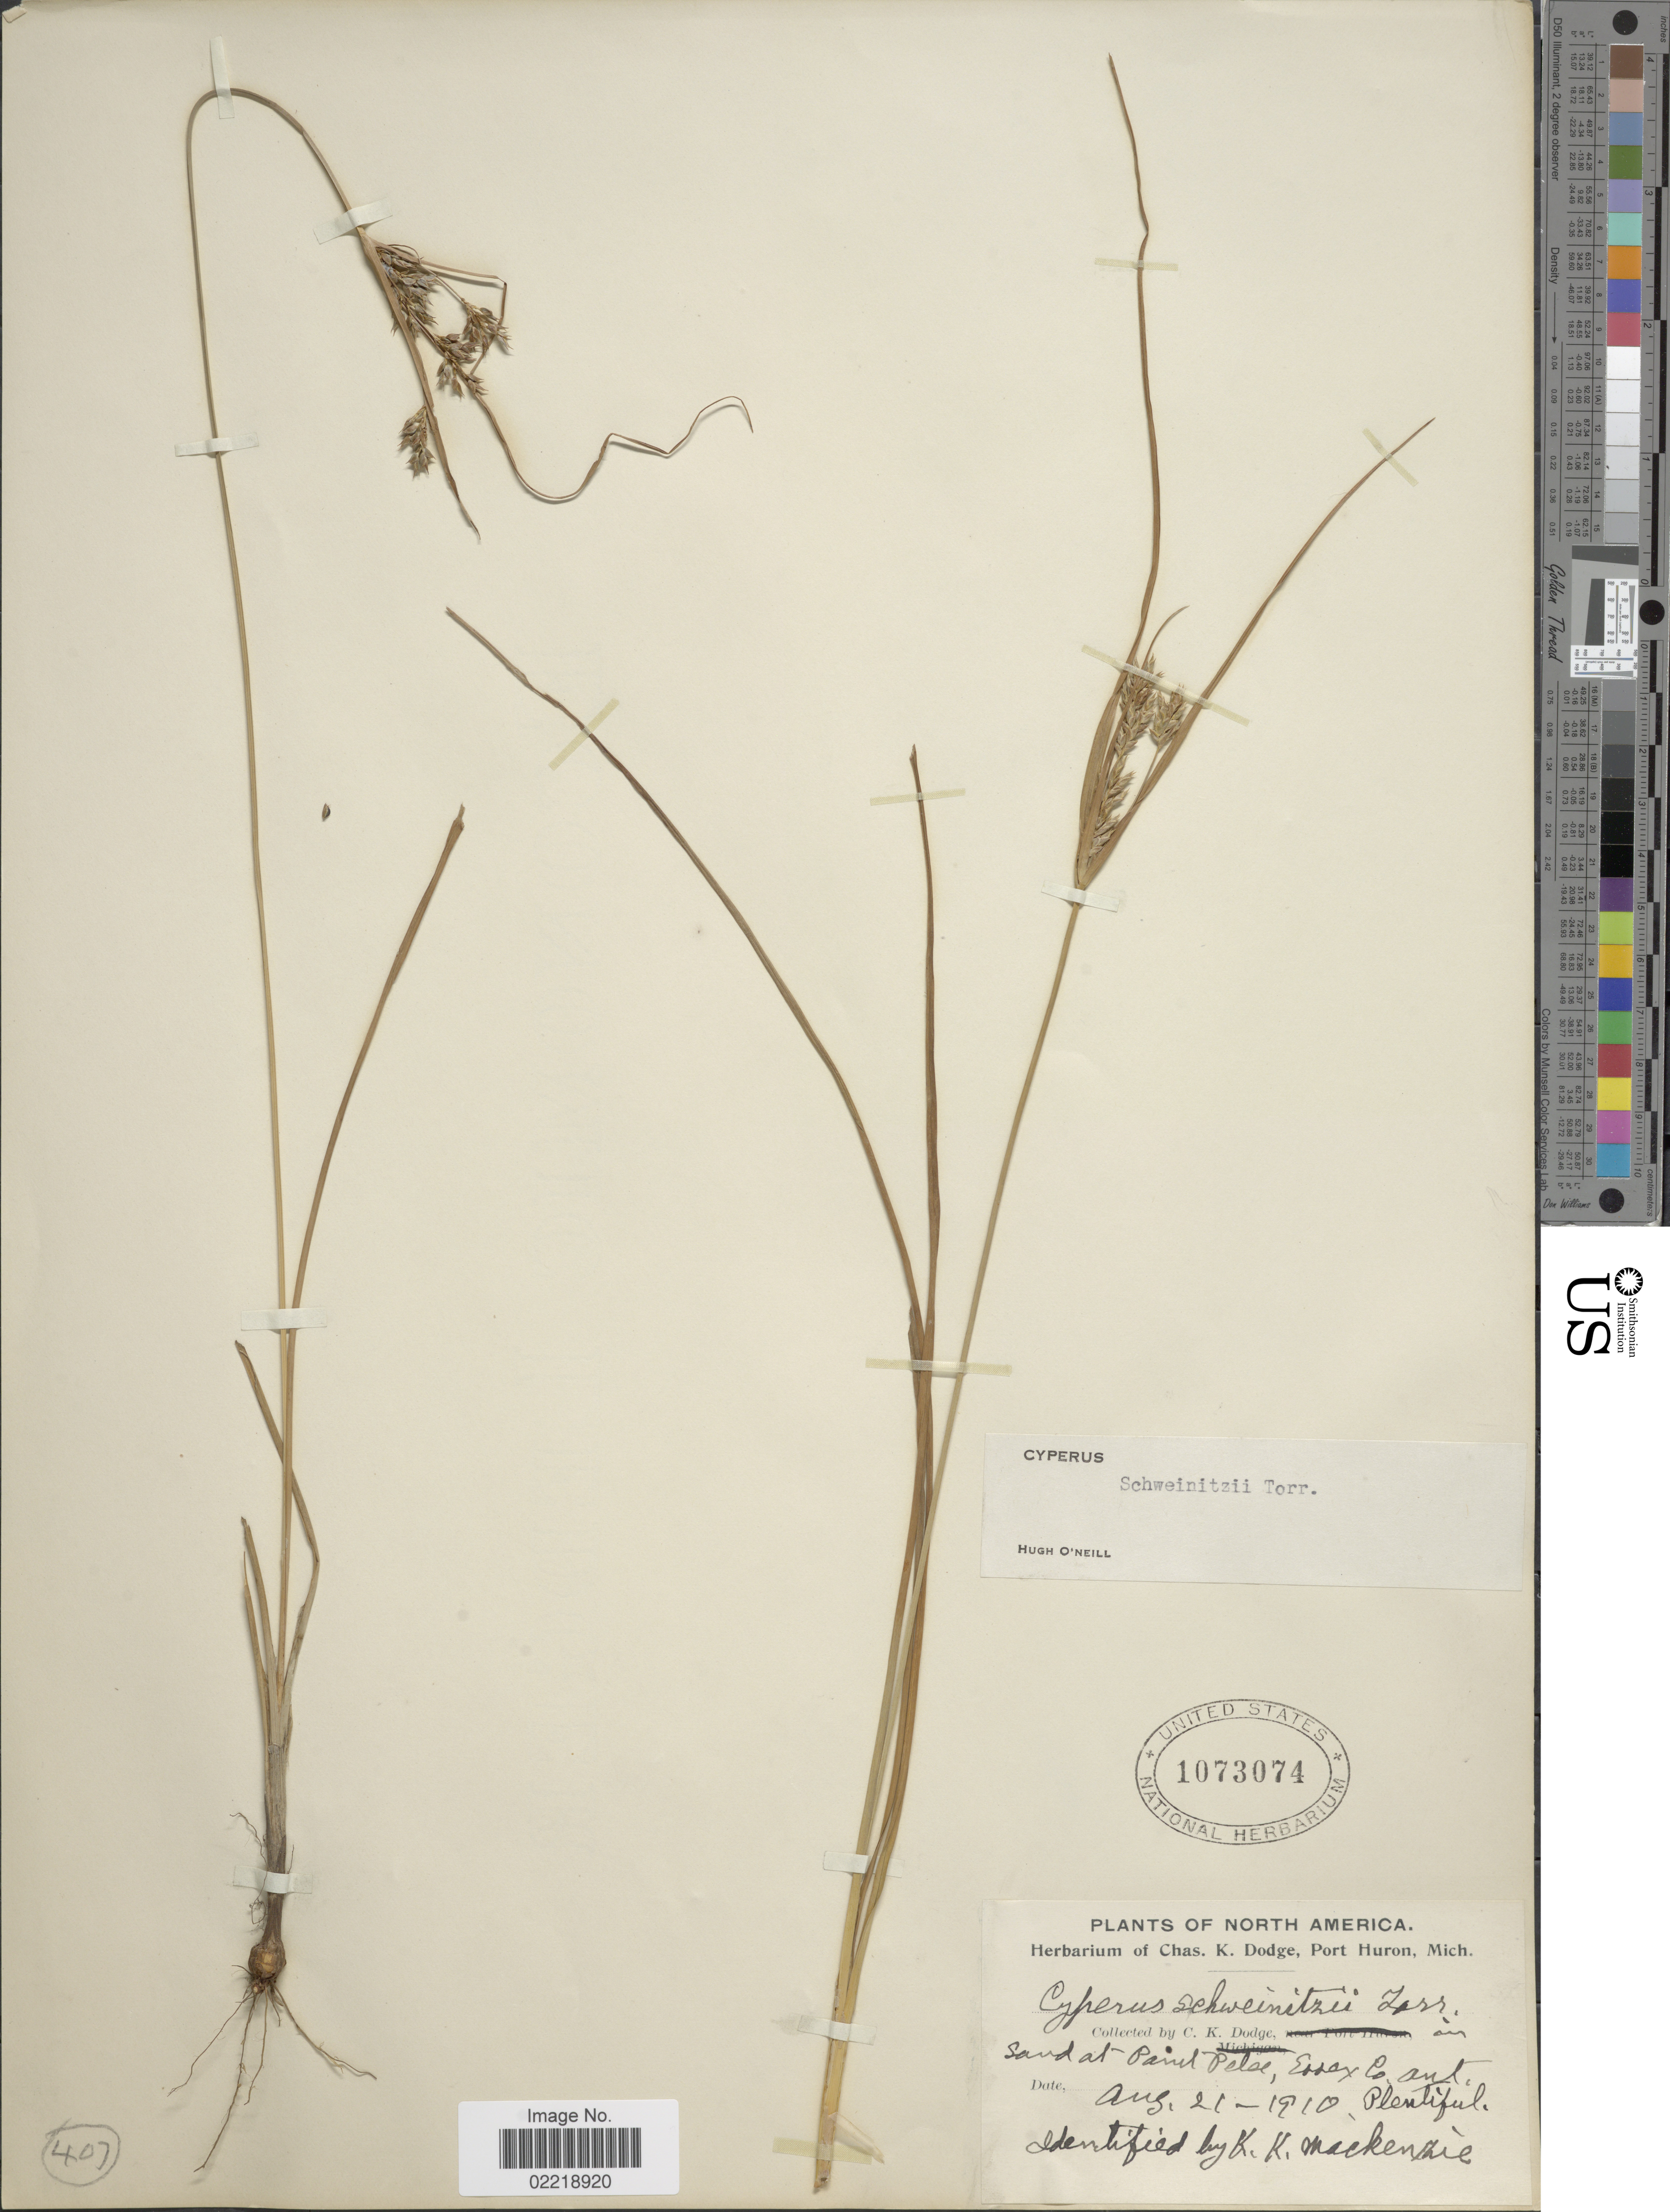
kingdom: Plantae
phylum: Tracheophyta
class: Liliopsida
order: Poales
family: Cyperaceae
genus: Cyperus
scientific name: Cyperus schweinitzii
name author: Torr.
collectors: C. Dodge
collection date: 1910-08-21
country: Canada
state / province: Ontario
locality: In and at Panel Pelse, Essex Co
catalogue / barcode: US 1073074